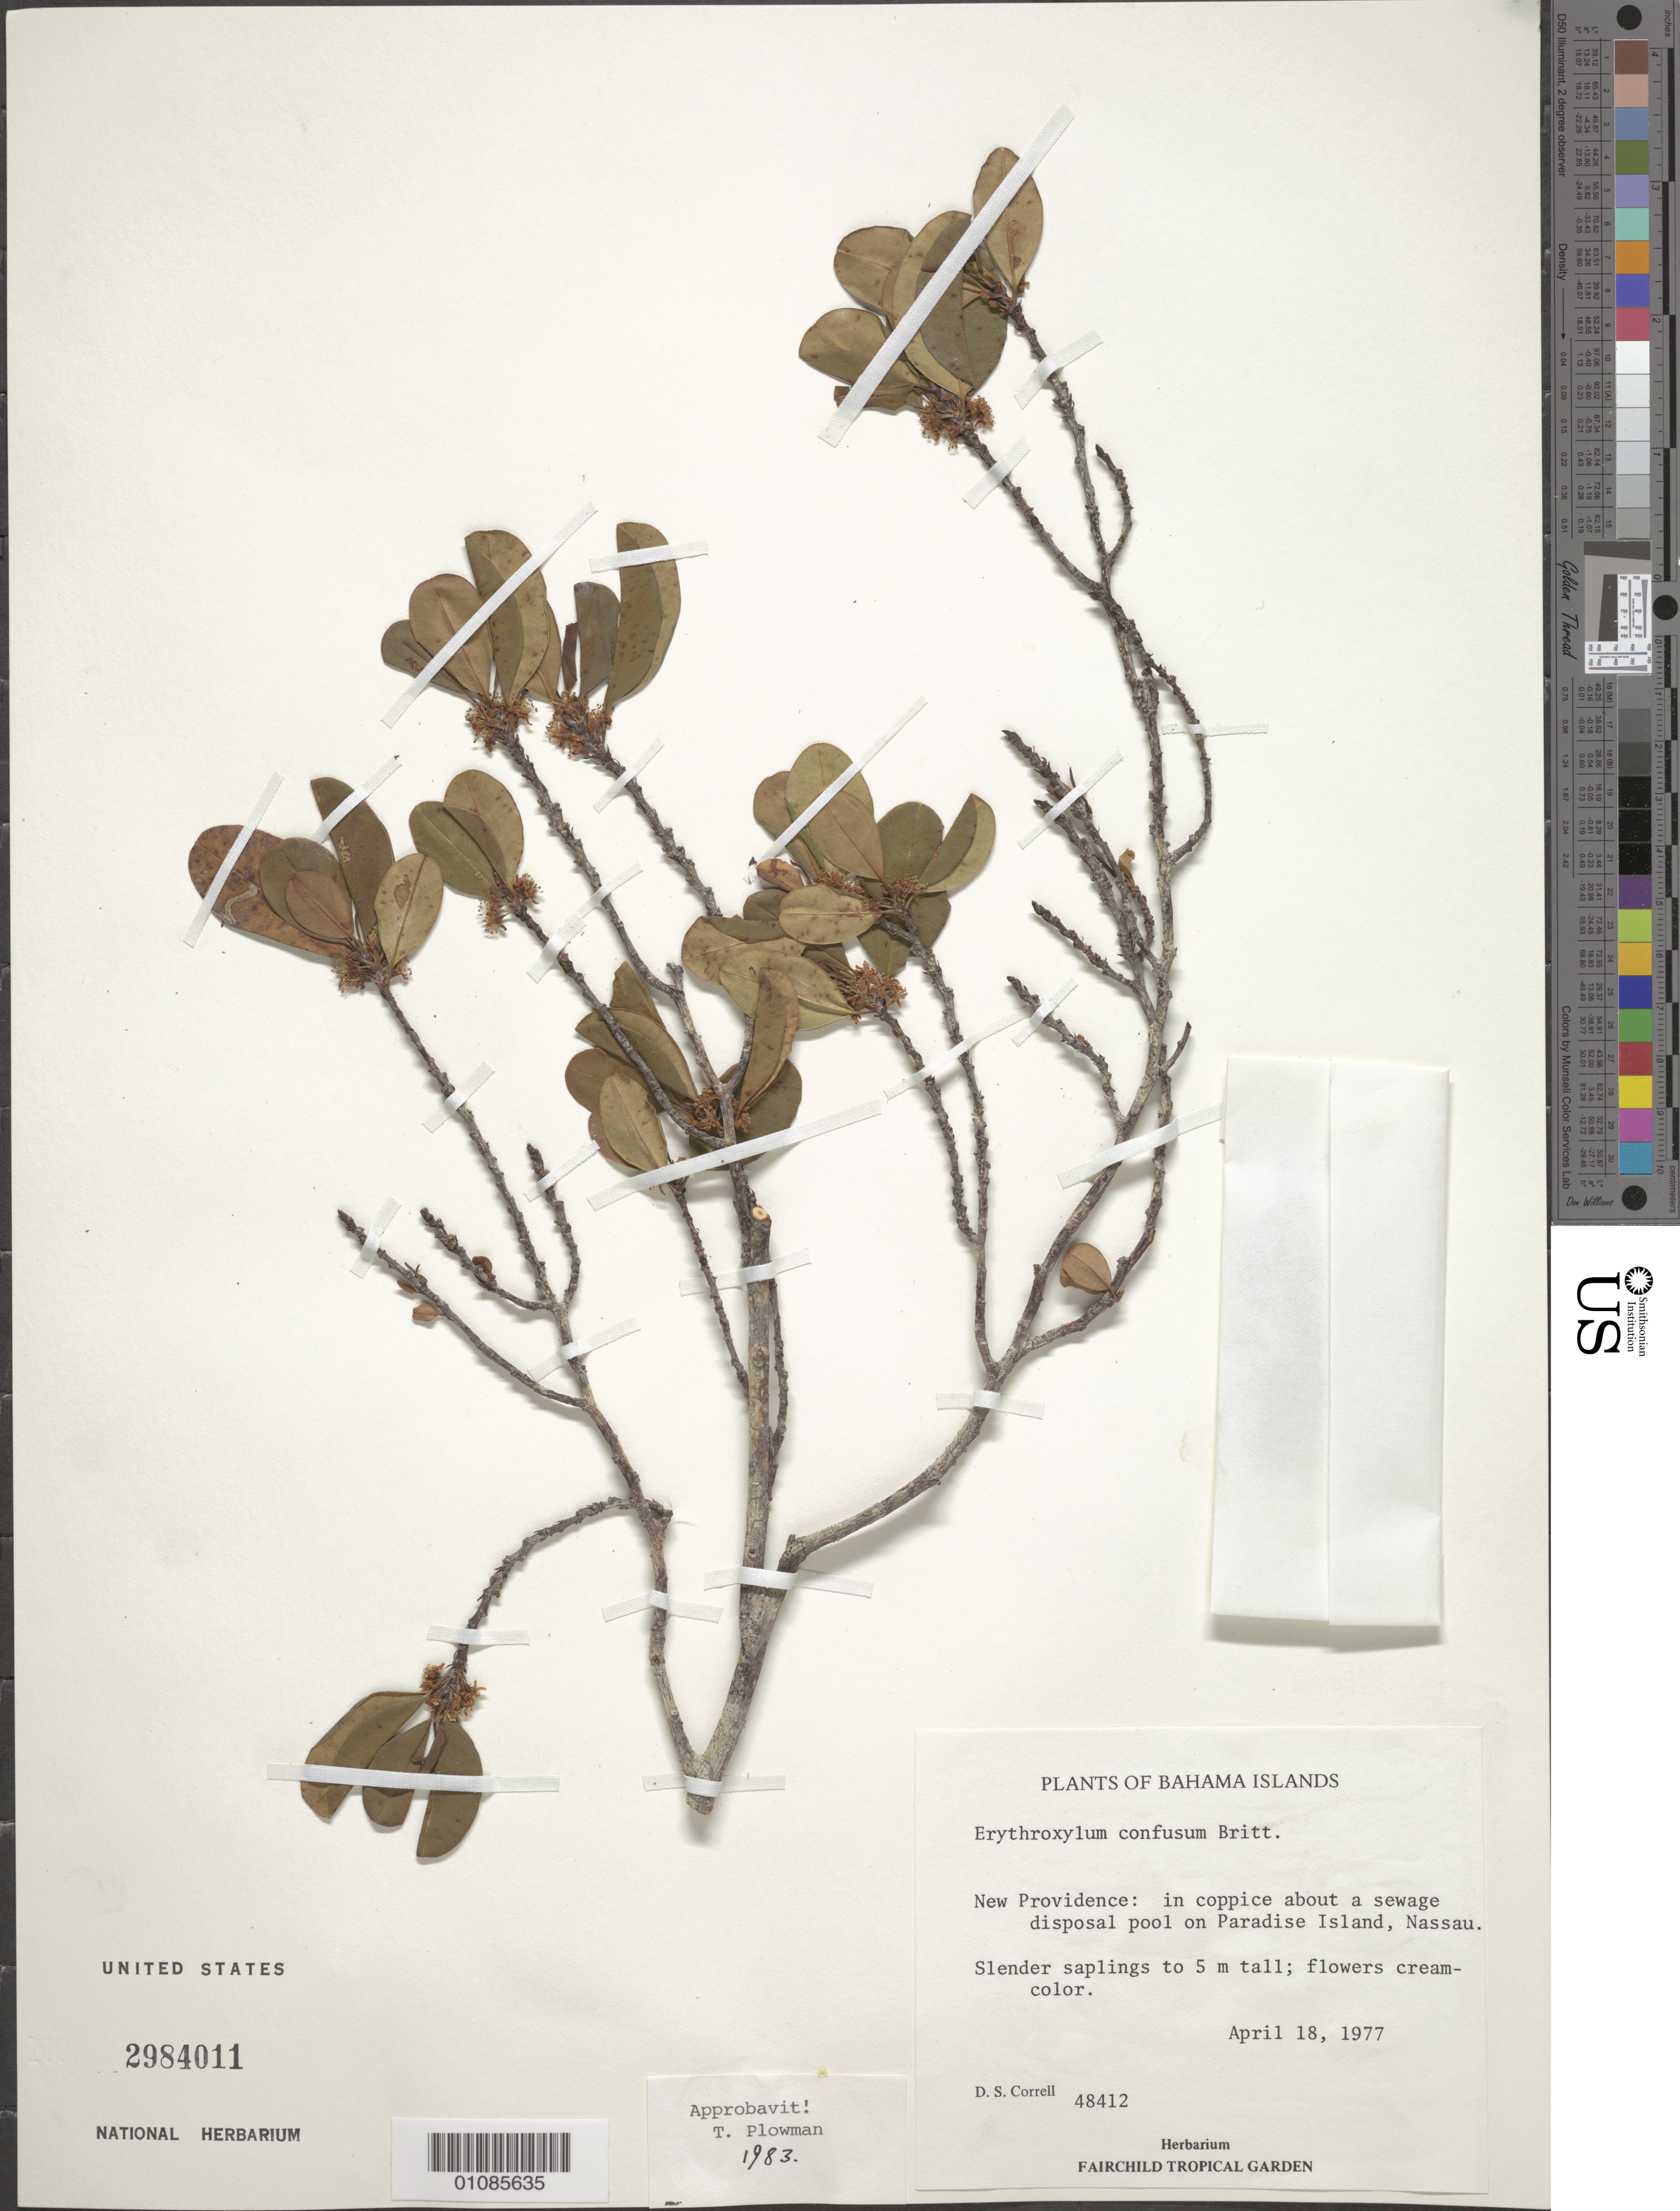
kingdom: Plantae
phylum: Tracheophyta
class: Magnoliopsida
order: Malpighiales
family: Erythroxylaceae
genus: Erythroxylum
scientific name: Erythroxylum confusum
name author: Britton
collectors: D. S. Correll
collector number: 48412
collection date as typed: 18 Apr 1977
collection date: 1977-04-18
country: Bahamas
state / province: New Providence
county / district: Nassau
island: New Providence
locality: in coppice about a sewage disposal pool on Paradise Island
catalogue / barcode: US 2984011